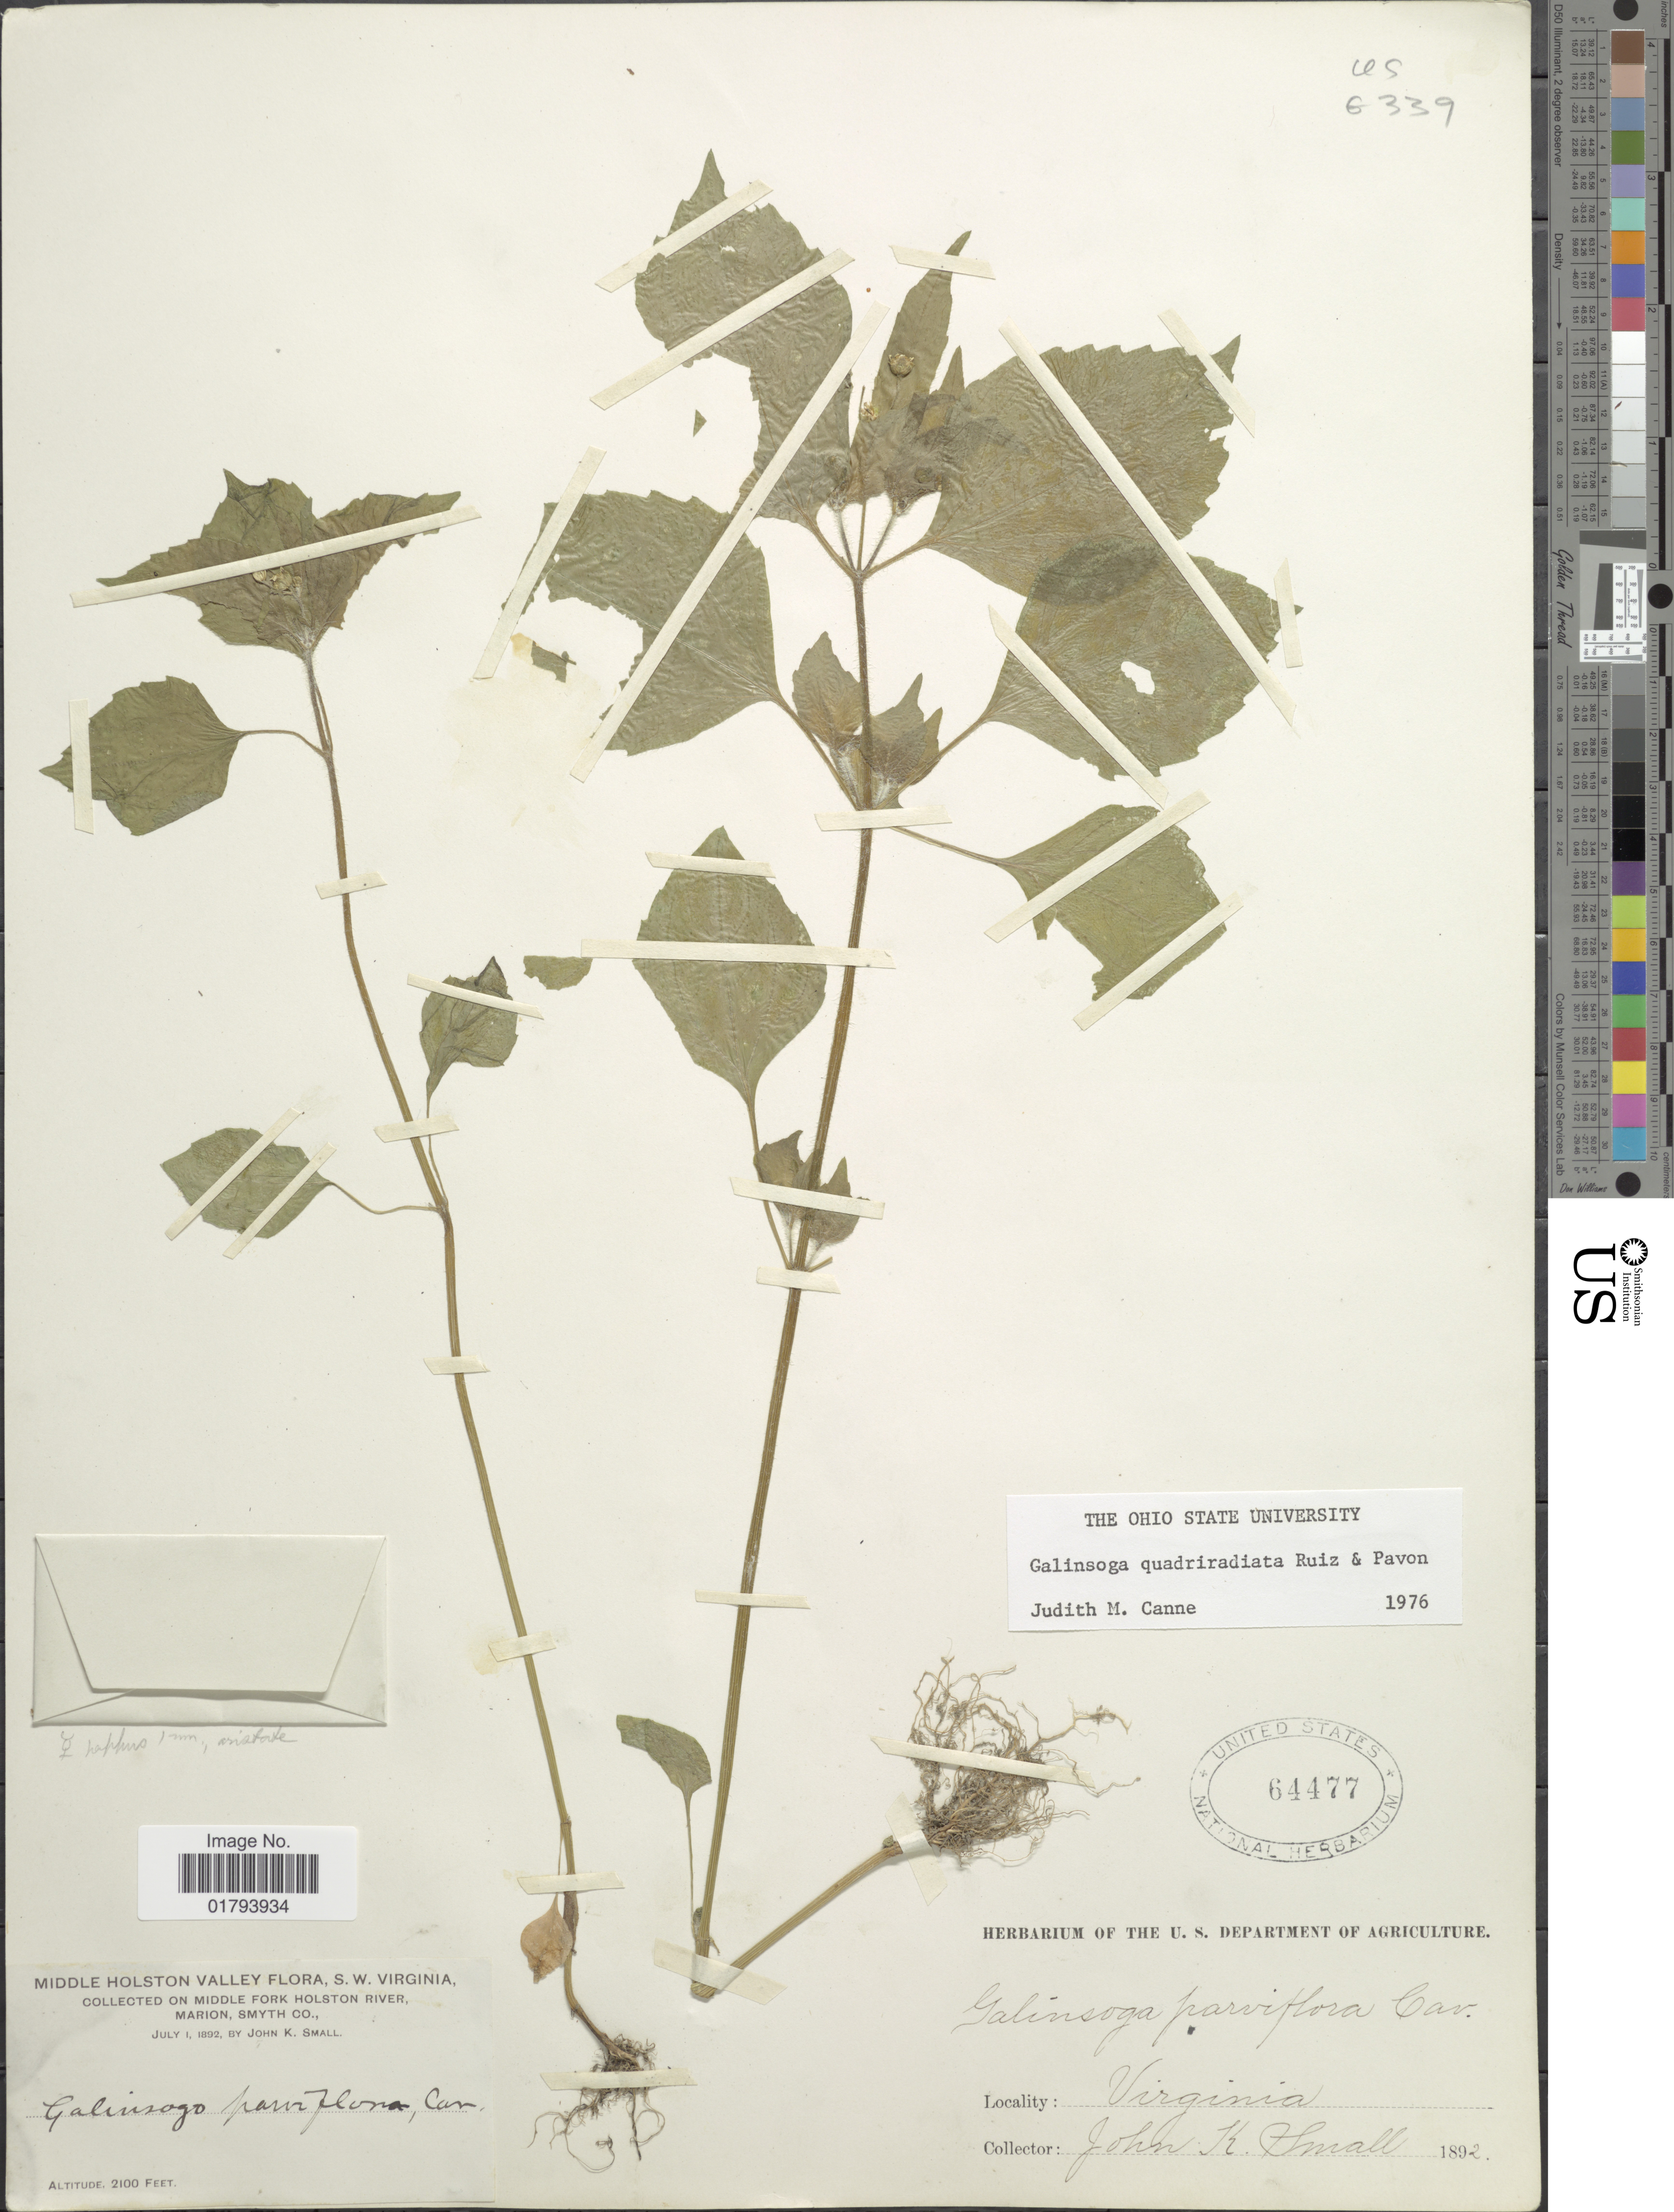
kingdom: Plantae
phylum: Tracheophyta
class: Magnoliopsida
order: Asterales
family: Asteraceae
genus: Galinsoga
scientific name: Galinsoga quadriradiata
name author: Ruiz & Pav.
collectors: J. K. Small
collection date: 1892-07-01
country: United States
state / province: Virginia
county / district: Smyth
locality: Middle Holston Valley, S.W. Virginia, Middle Fork Holston River, Marion, Smyth Co.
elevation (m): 640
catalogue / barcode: US 64477